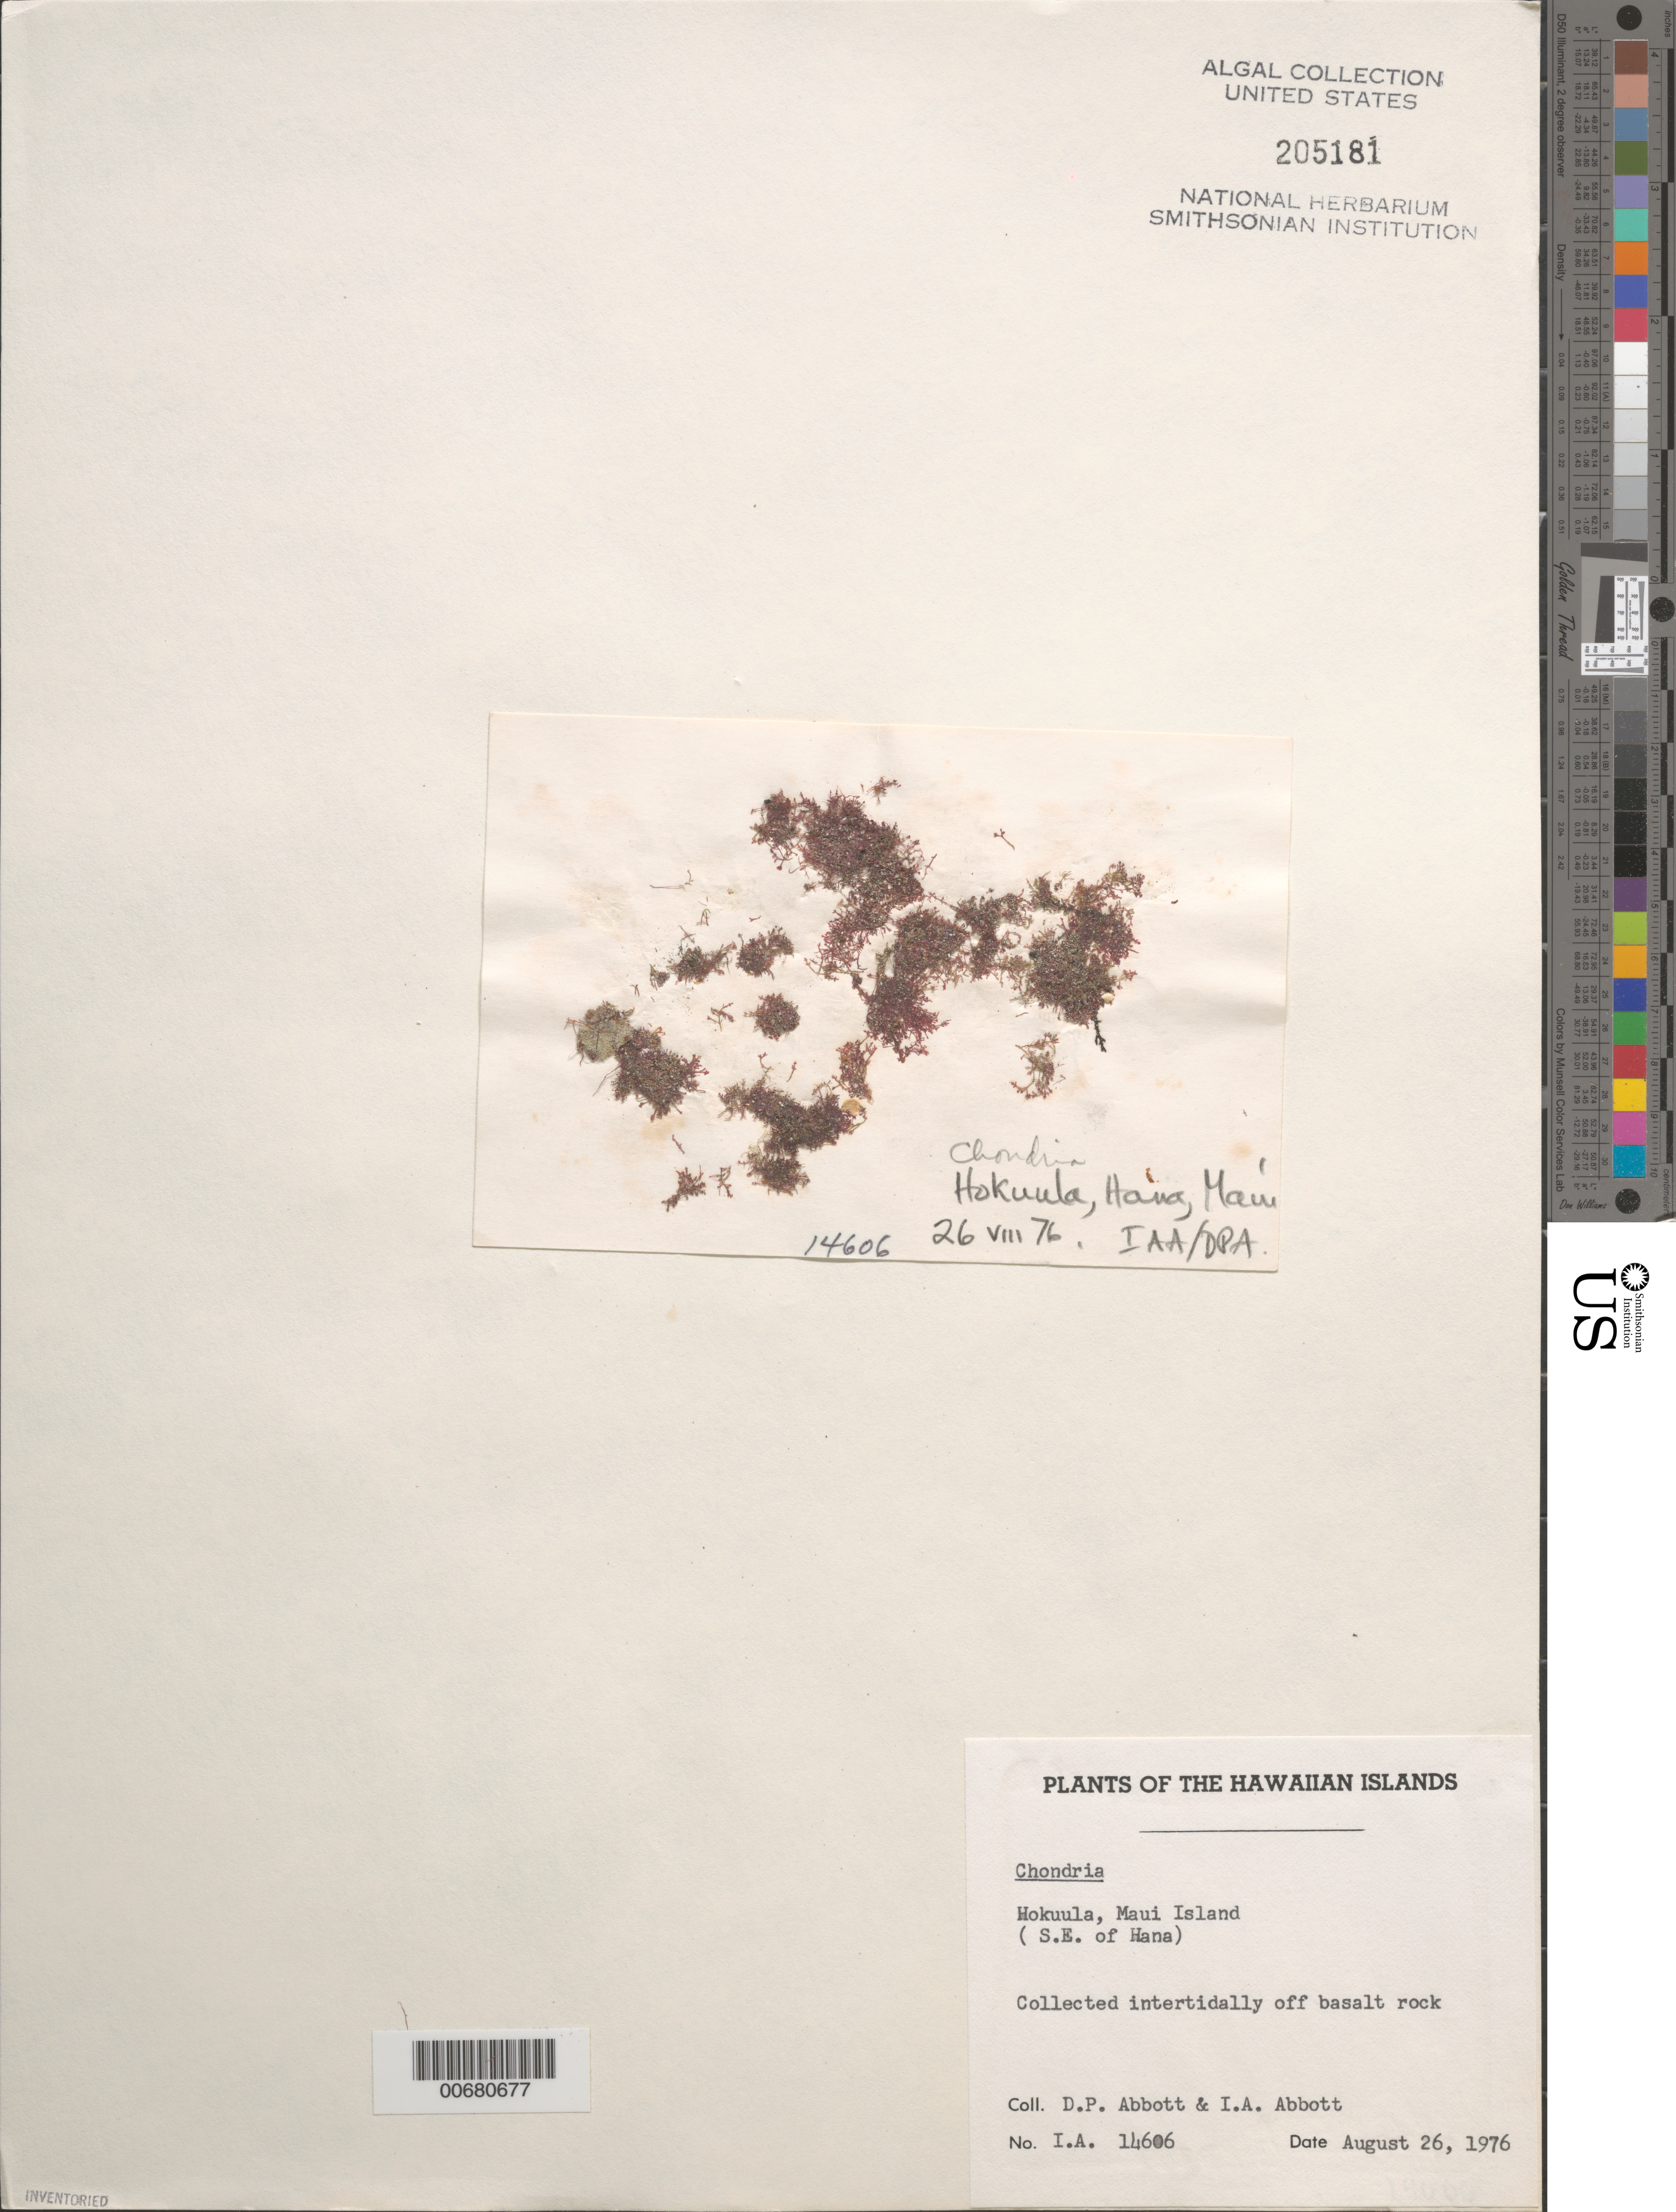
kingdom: Plantae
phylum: Rhodophyta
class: Florideophyceae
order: Ceramiales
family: Rhodomelaceae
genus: Chondria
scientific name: Chondria sp.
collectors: I. A. Abbott & D. P. Abbott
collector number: IAA 14606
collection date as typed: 26 Aug 1976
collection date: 1976-08-26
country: United States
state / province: Hawaii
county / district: Maui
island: Maui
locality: Hokuula, southeast of Hana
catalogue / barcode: US 205181